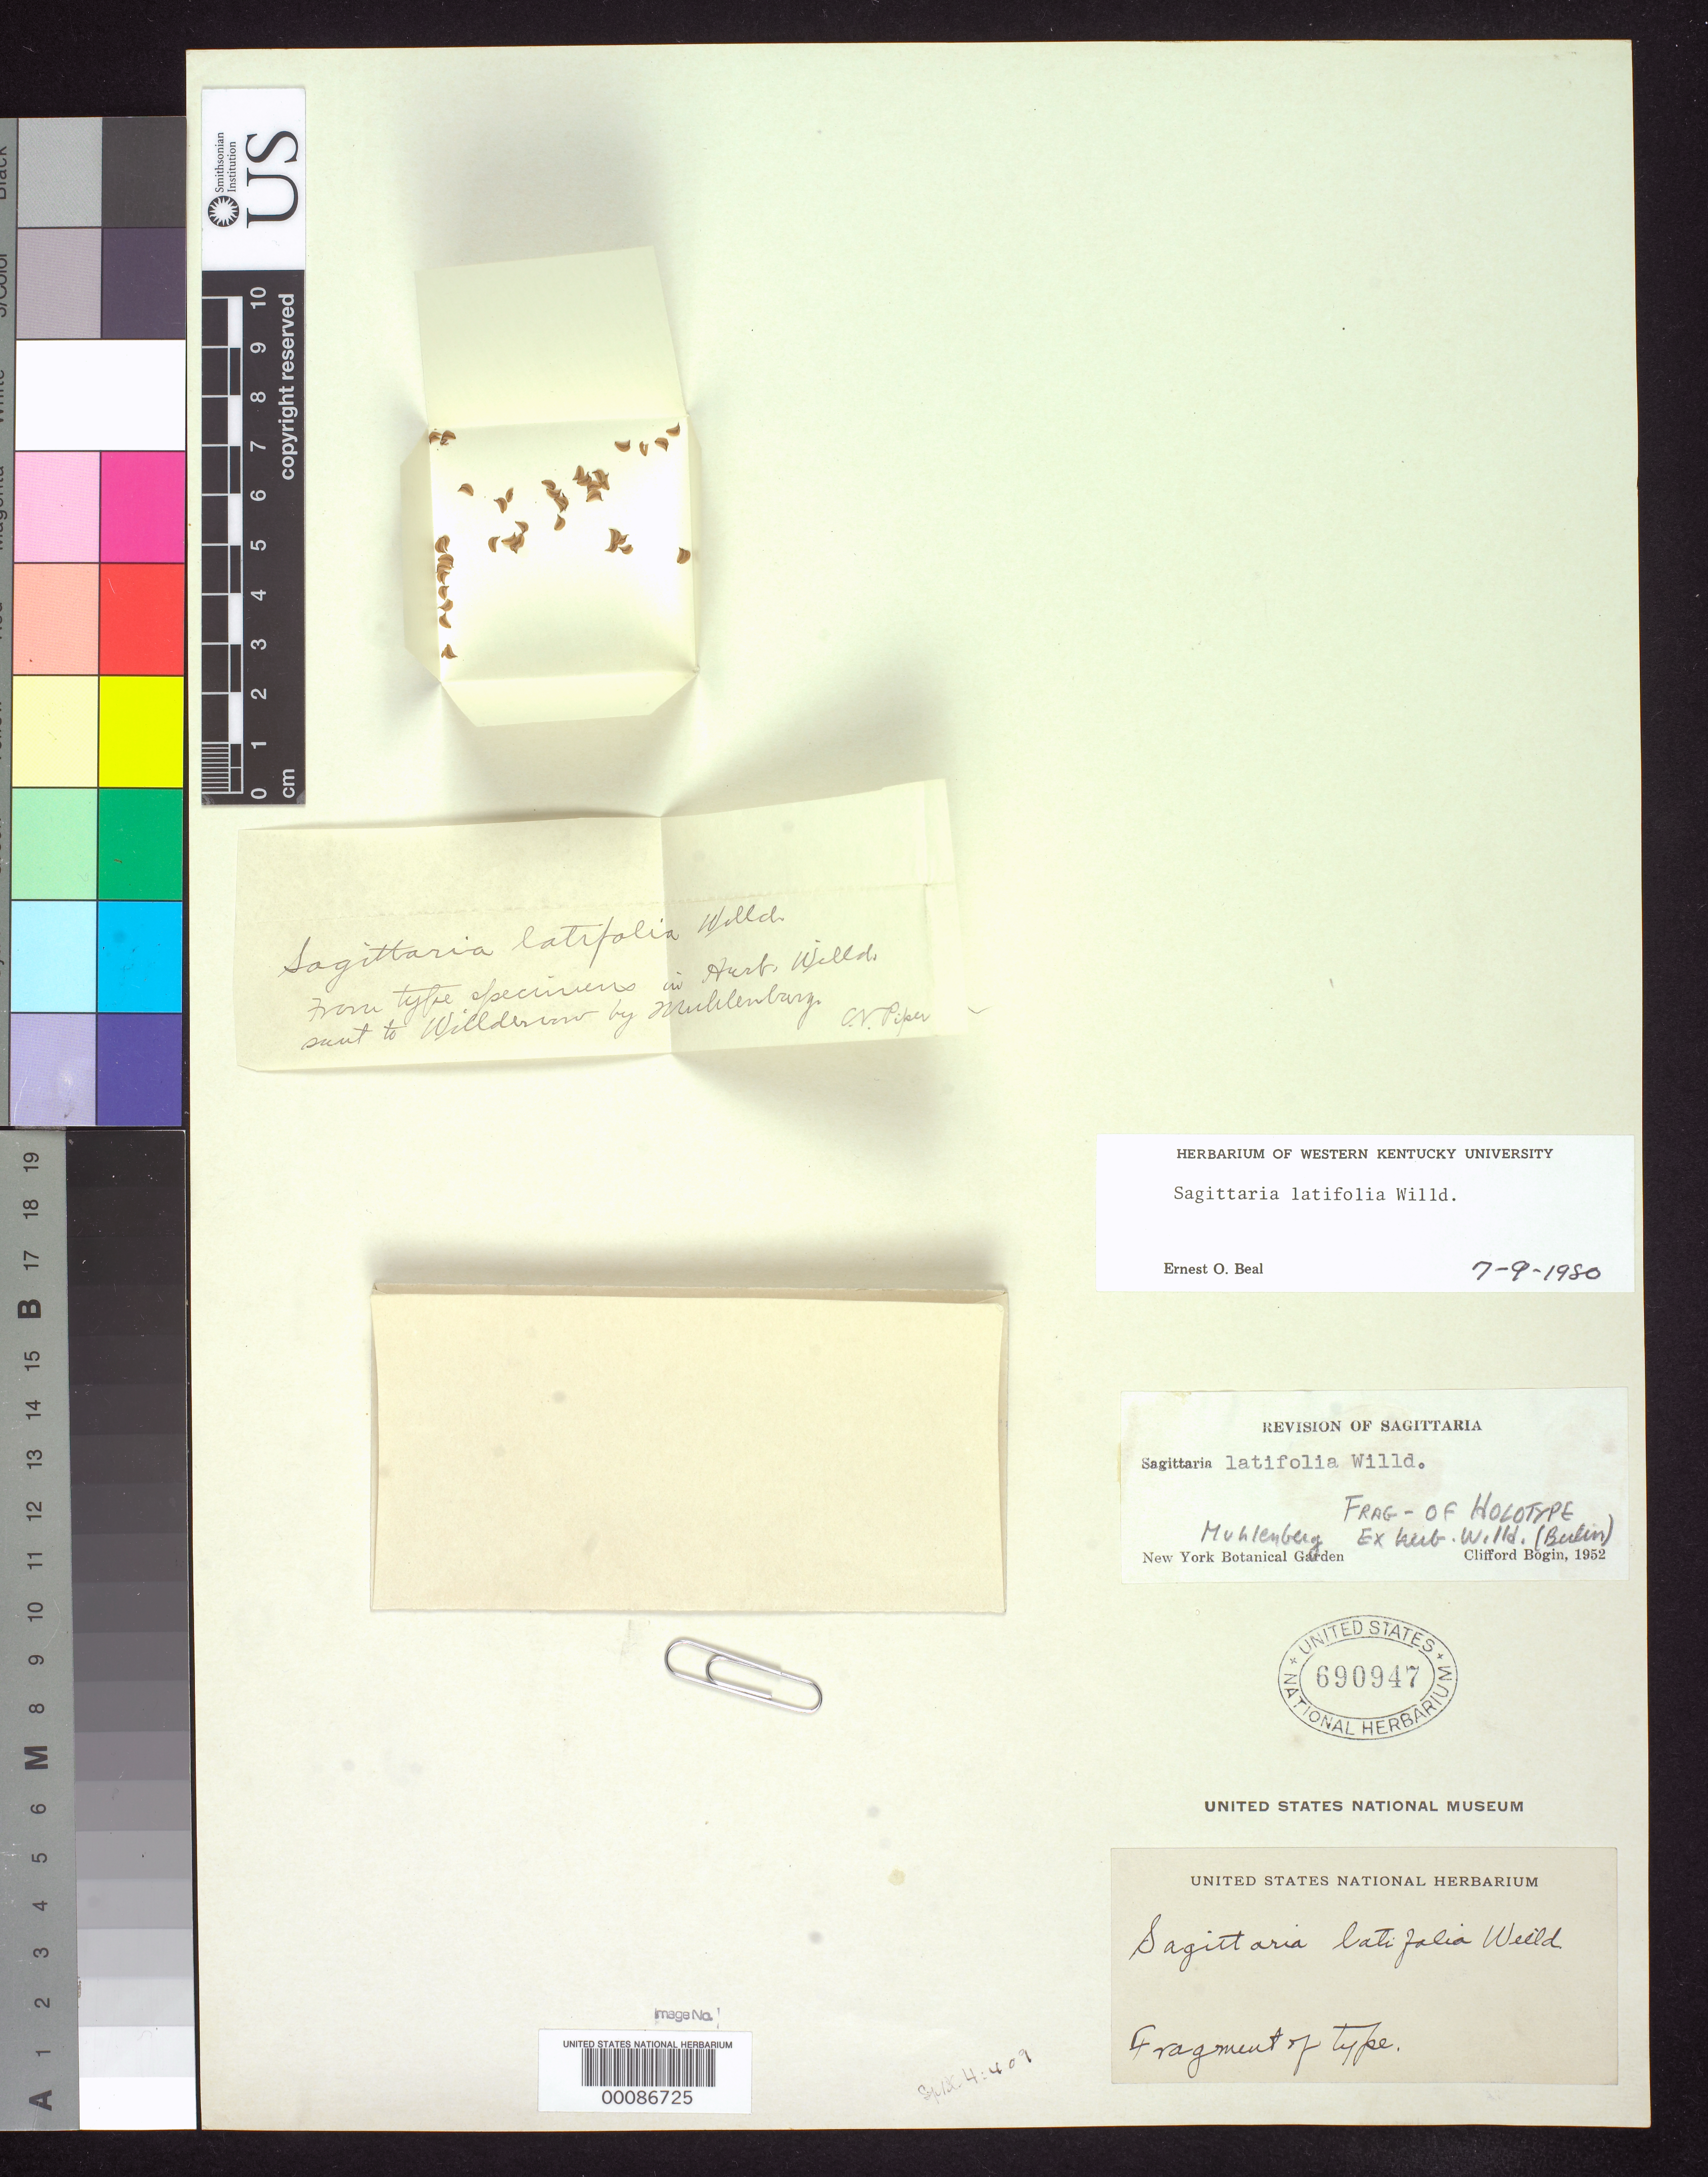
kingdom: Plantae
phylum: Tracheophyta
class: Liliopsida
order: Alismatales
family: Alismataceae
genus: Sagittaria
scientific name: Sagittaria latifolia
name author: Willd.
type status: Type Material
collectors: H. Muhlenberg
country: Canada / United States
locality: "a Canada ad Carolinam".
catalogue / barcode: US 690947